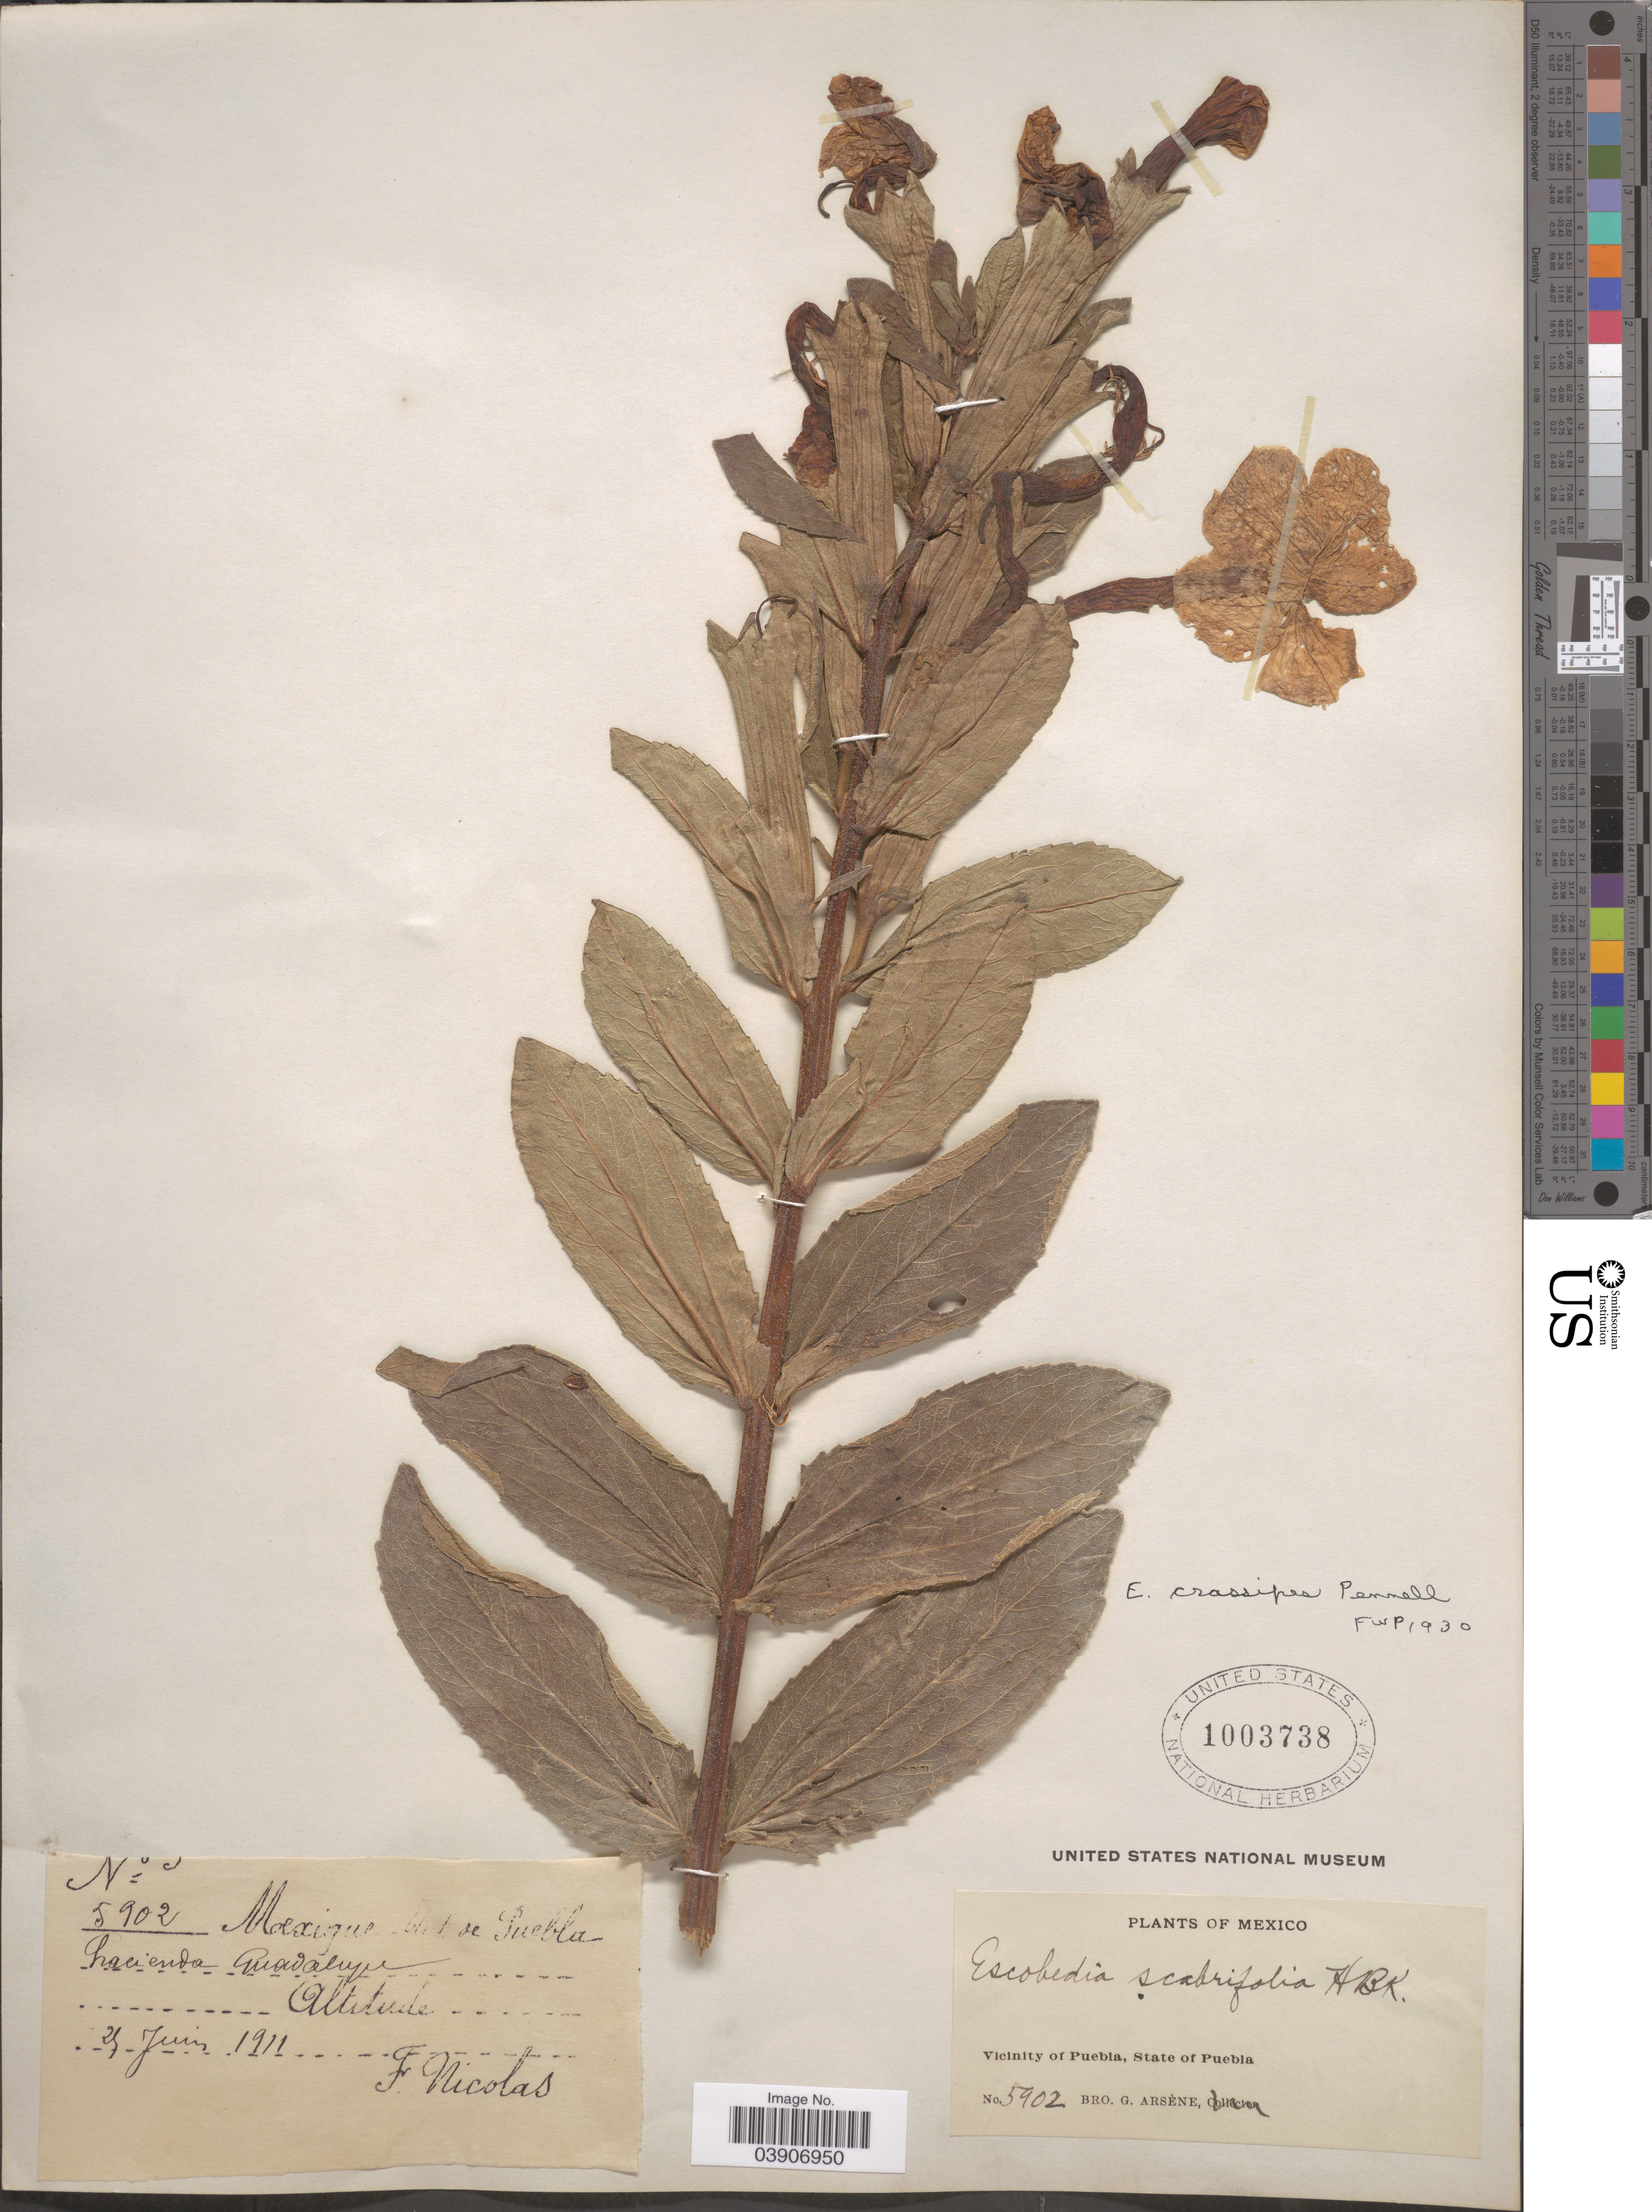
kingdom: Plantae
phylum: Tracheophyta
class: Magnoliopsida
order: Lamiales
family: Orobanchaceae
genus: Escobedia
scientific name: Escobedia crassipes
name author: Pennell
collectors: Bro. G. Arsène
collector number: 5902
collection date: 1911-06-25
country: Mexico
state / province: Puebla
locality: Hacienda Guadalupe. Vicinity of Puebla.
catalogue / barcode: US 1003738